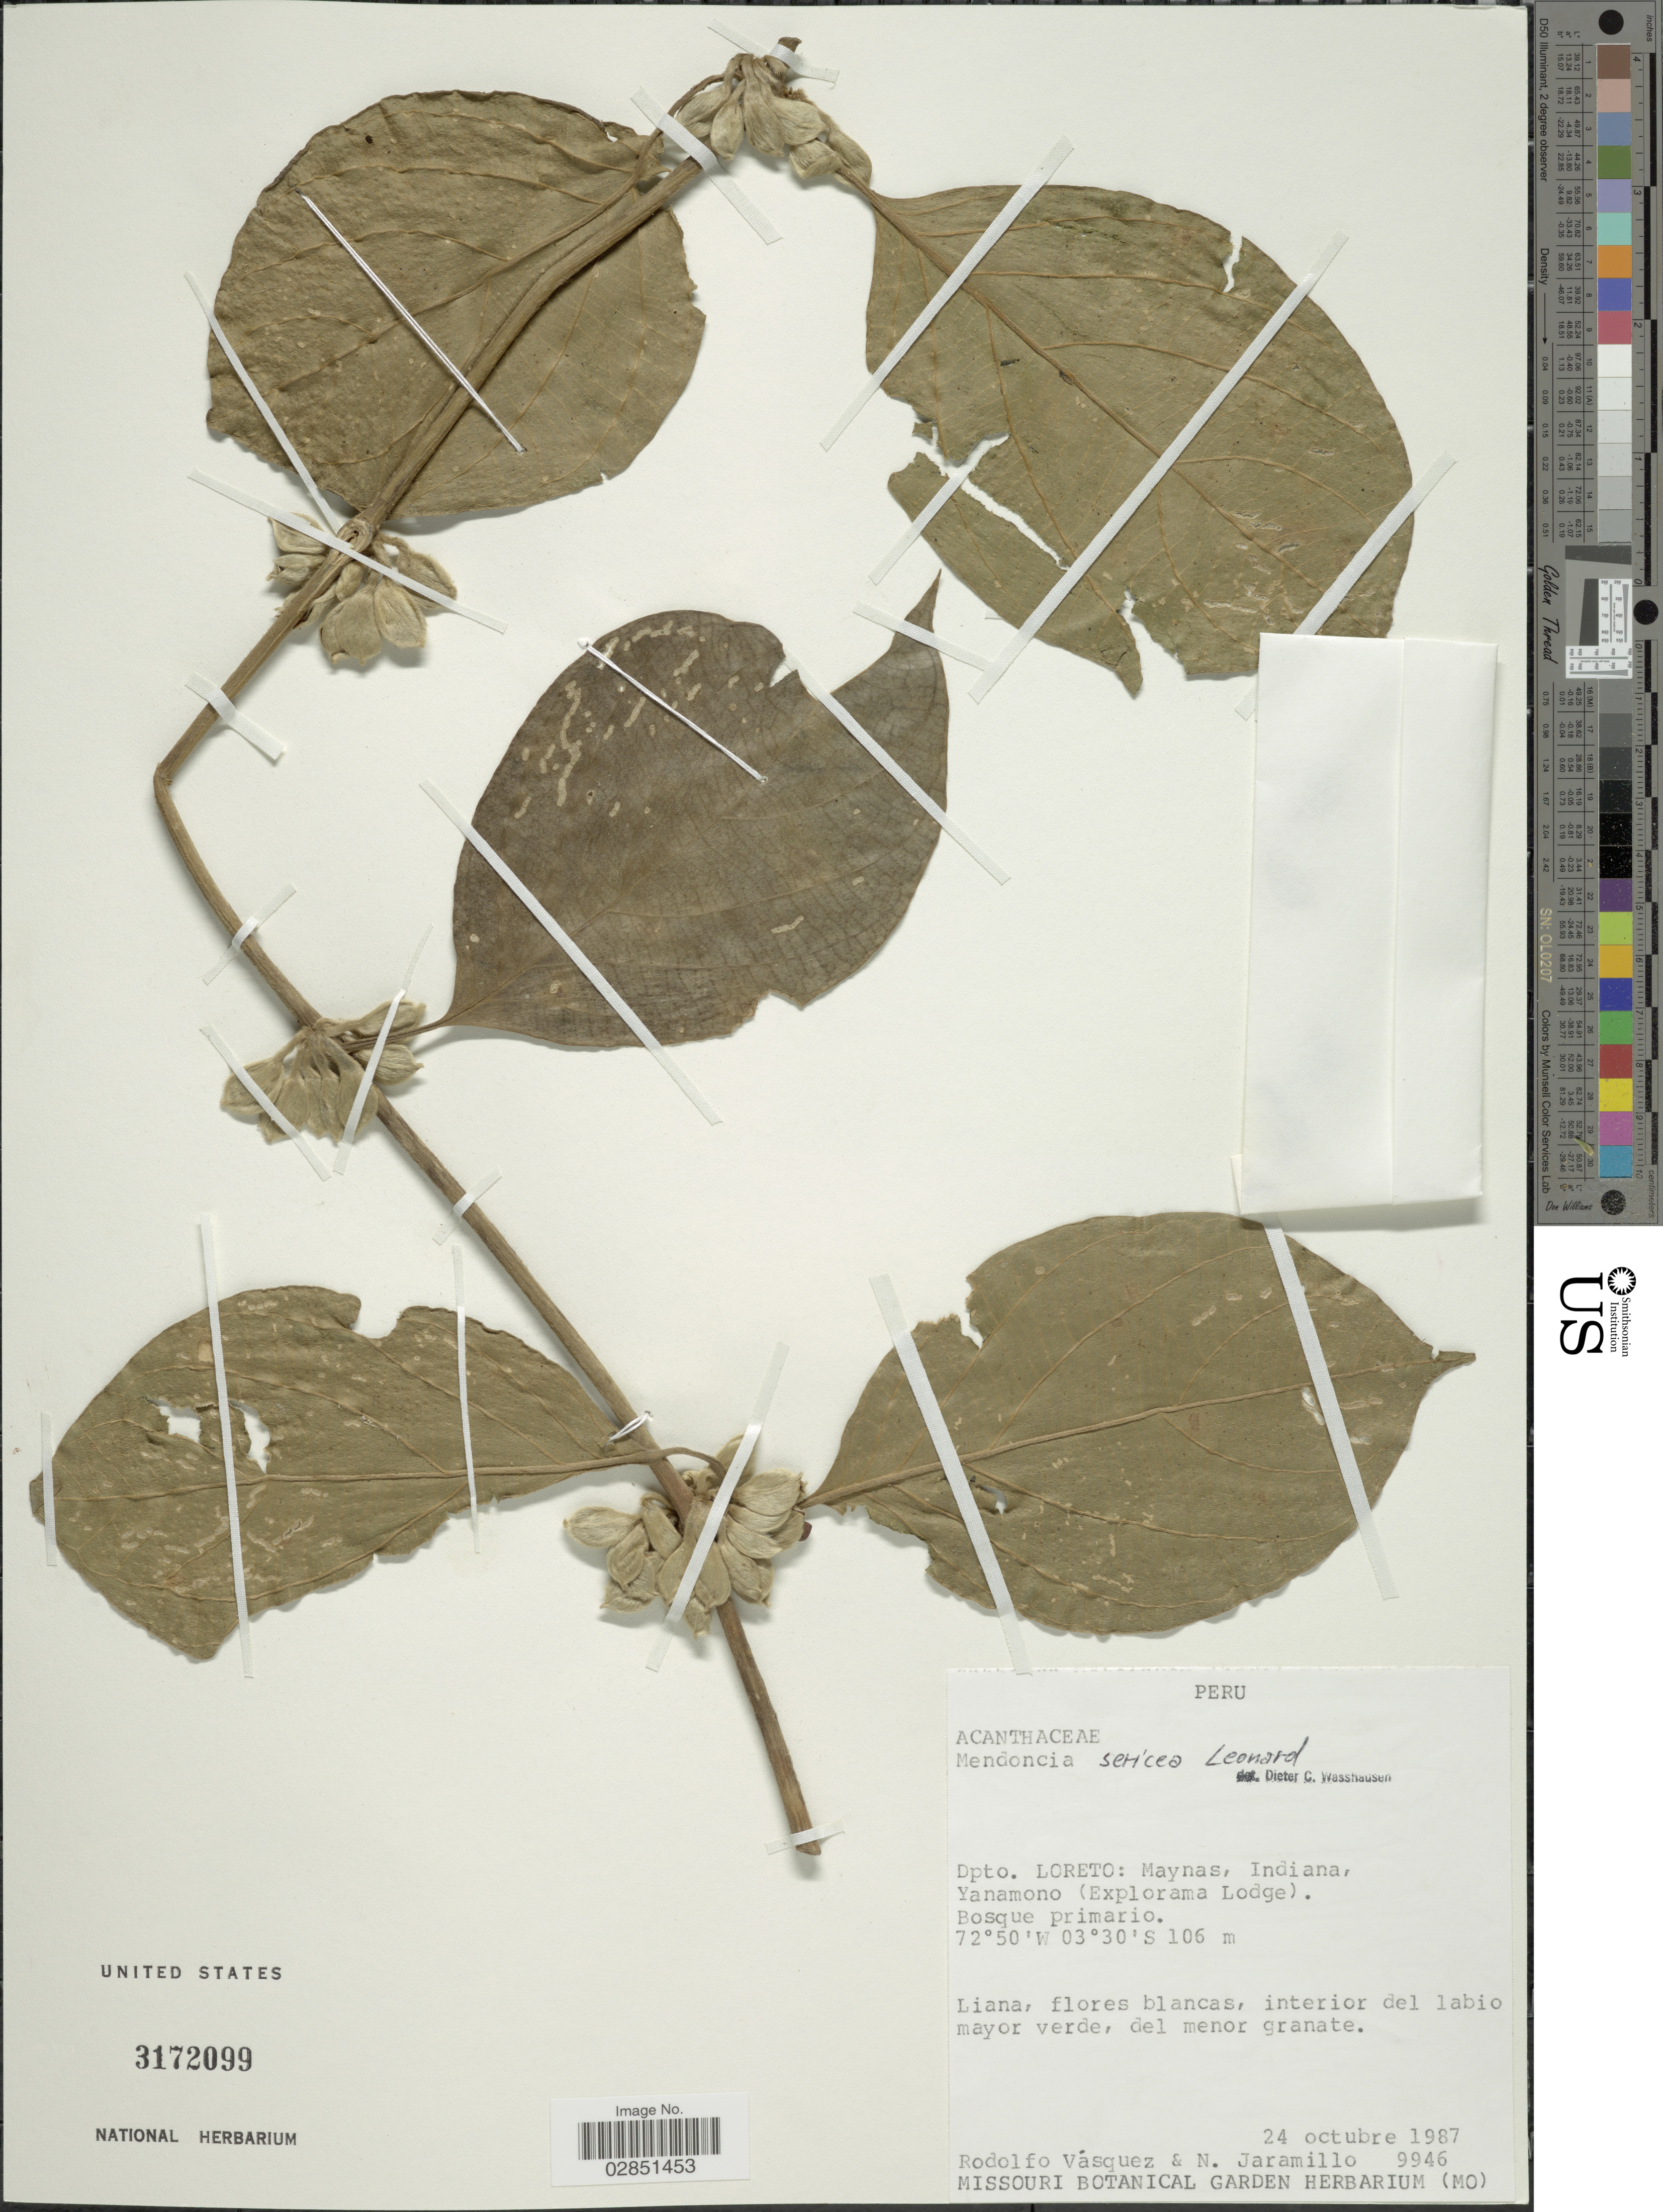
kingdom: Plantae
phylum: Tracheophyta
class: Magnoliopsida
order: Lamiales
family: Acanthaceae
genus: Mendoncia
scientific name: Mendoncia sericea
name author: Leonard ex Wassh.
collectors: R. Vásquez & N. Jaramillo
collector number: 9946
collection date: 1987-10-24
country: Peru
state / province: Loreto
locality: Dpto. Loreto: Maynas, Indiana, Yanamono (Explorama Lodge).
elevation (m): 106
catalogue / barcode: US 3172099